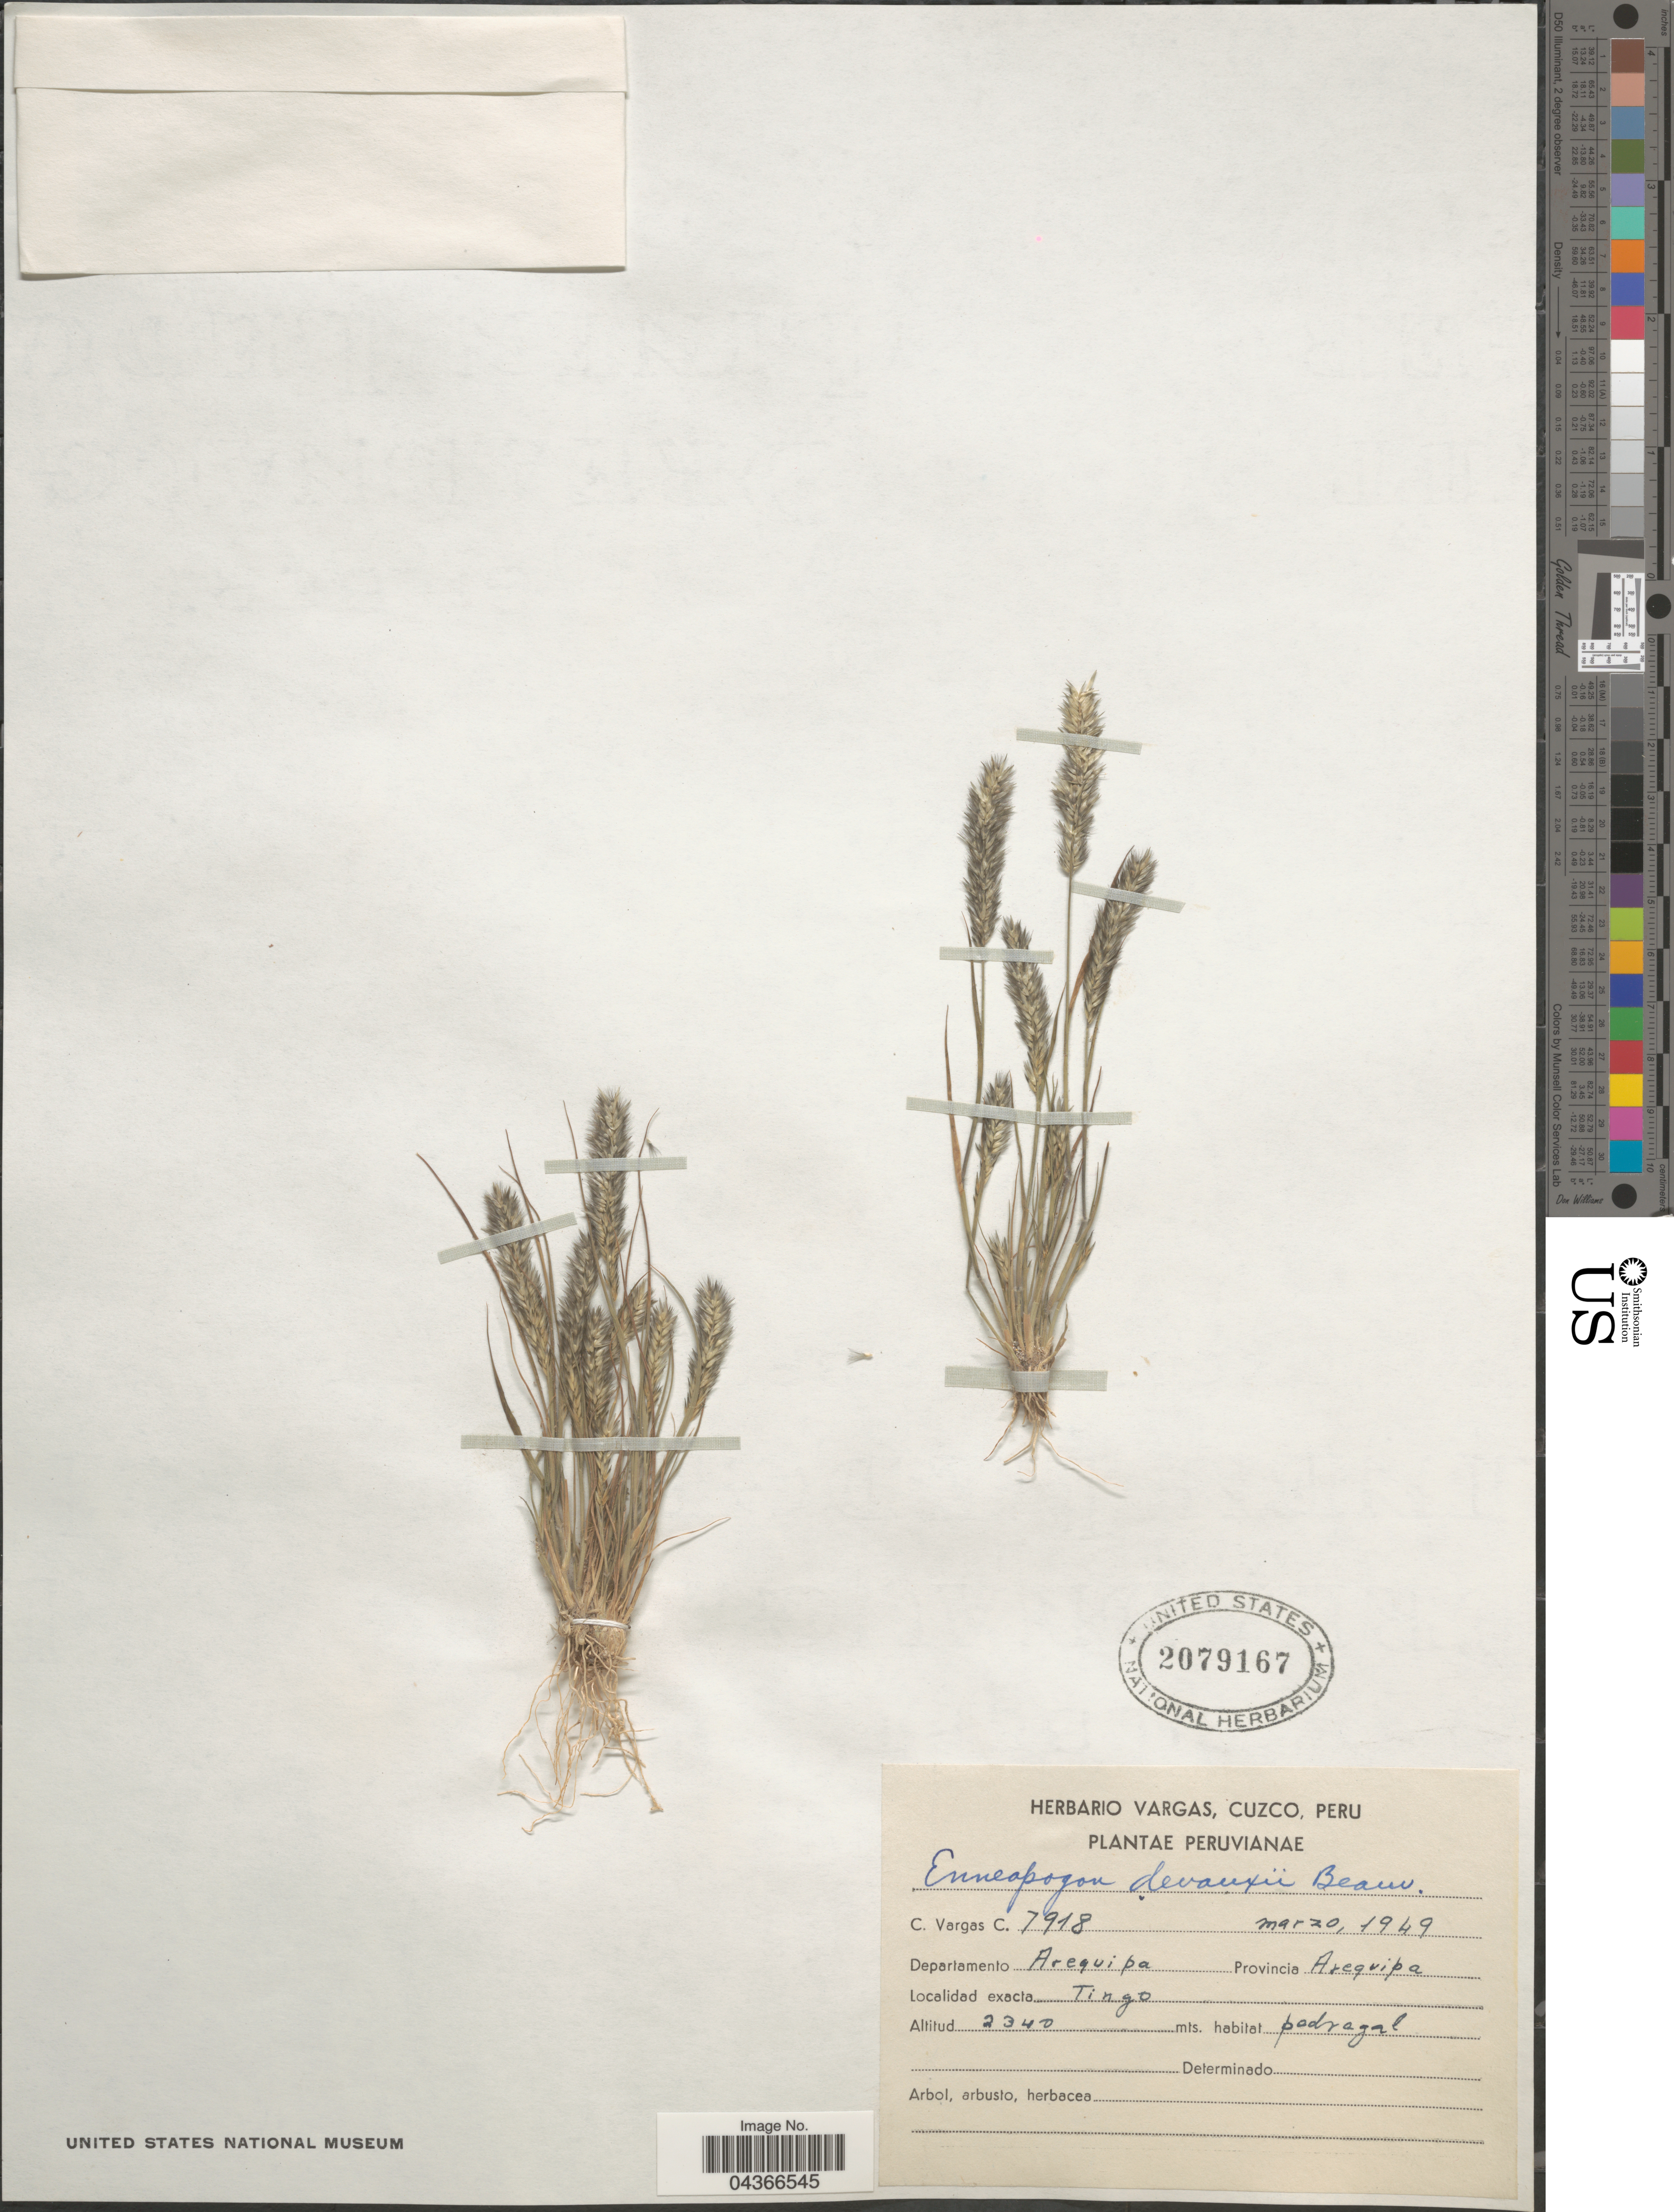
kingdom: Plantae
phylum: Tracheophyta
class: Liliopsida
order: Poales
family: Poaceae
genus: Enneapogon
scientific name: Enneapogon desvauxii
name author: P. Beauv.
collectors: C. Vargas Calderón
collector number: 7918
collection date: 1949-03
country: Peru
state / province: Arequipa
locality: Departamento Arequipa. Tingo.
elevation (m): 2340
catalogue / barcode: US 2079167